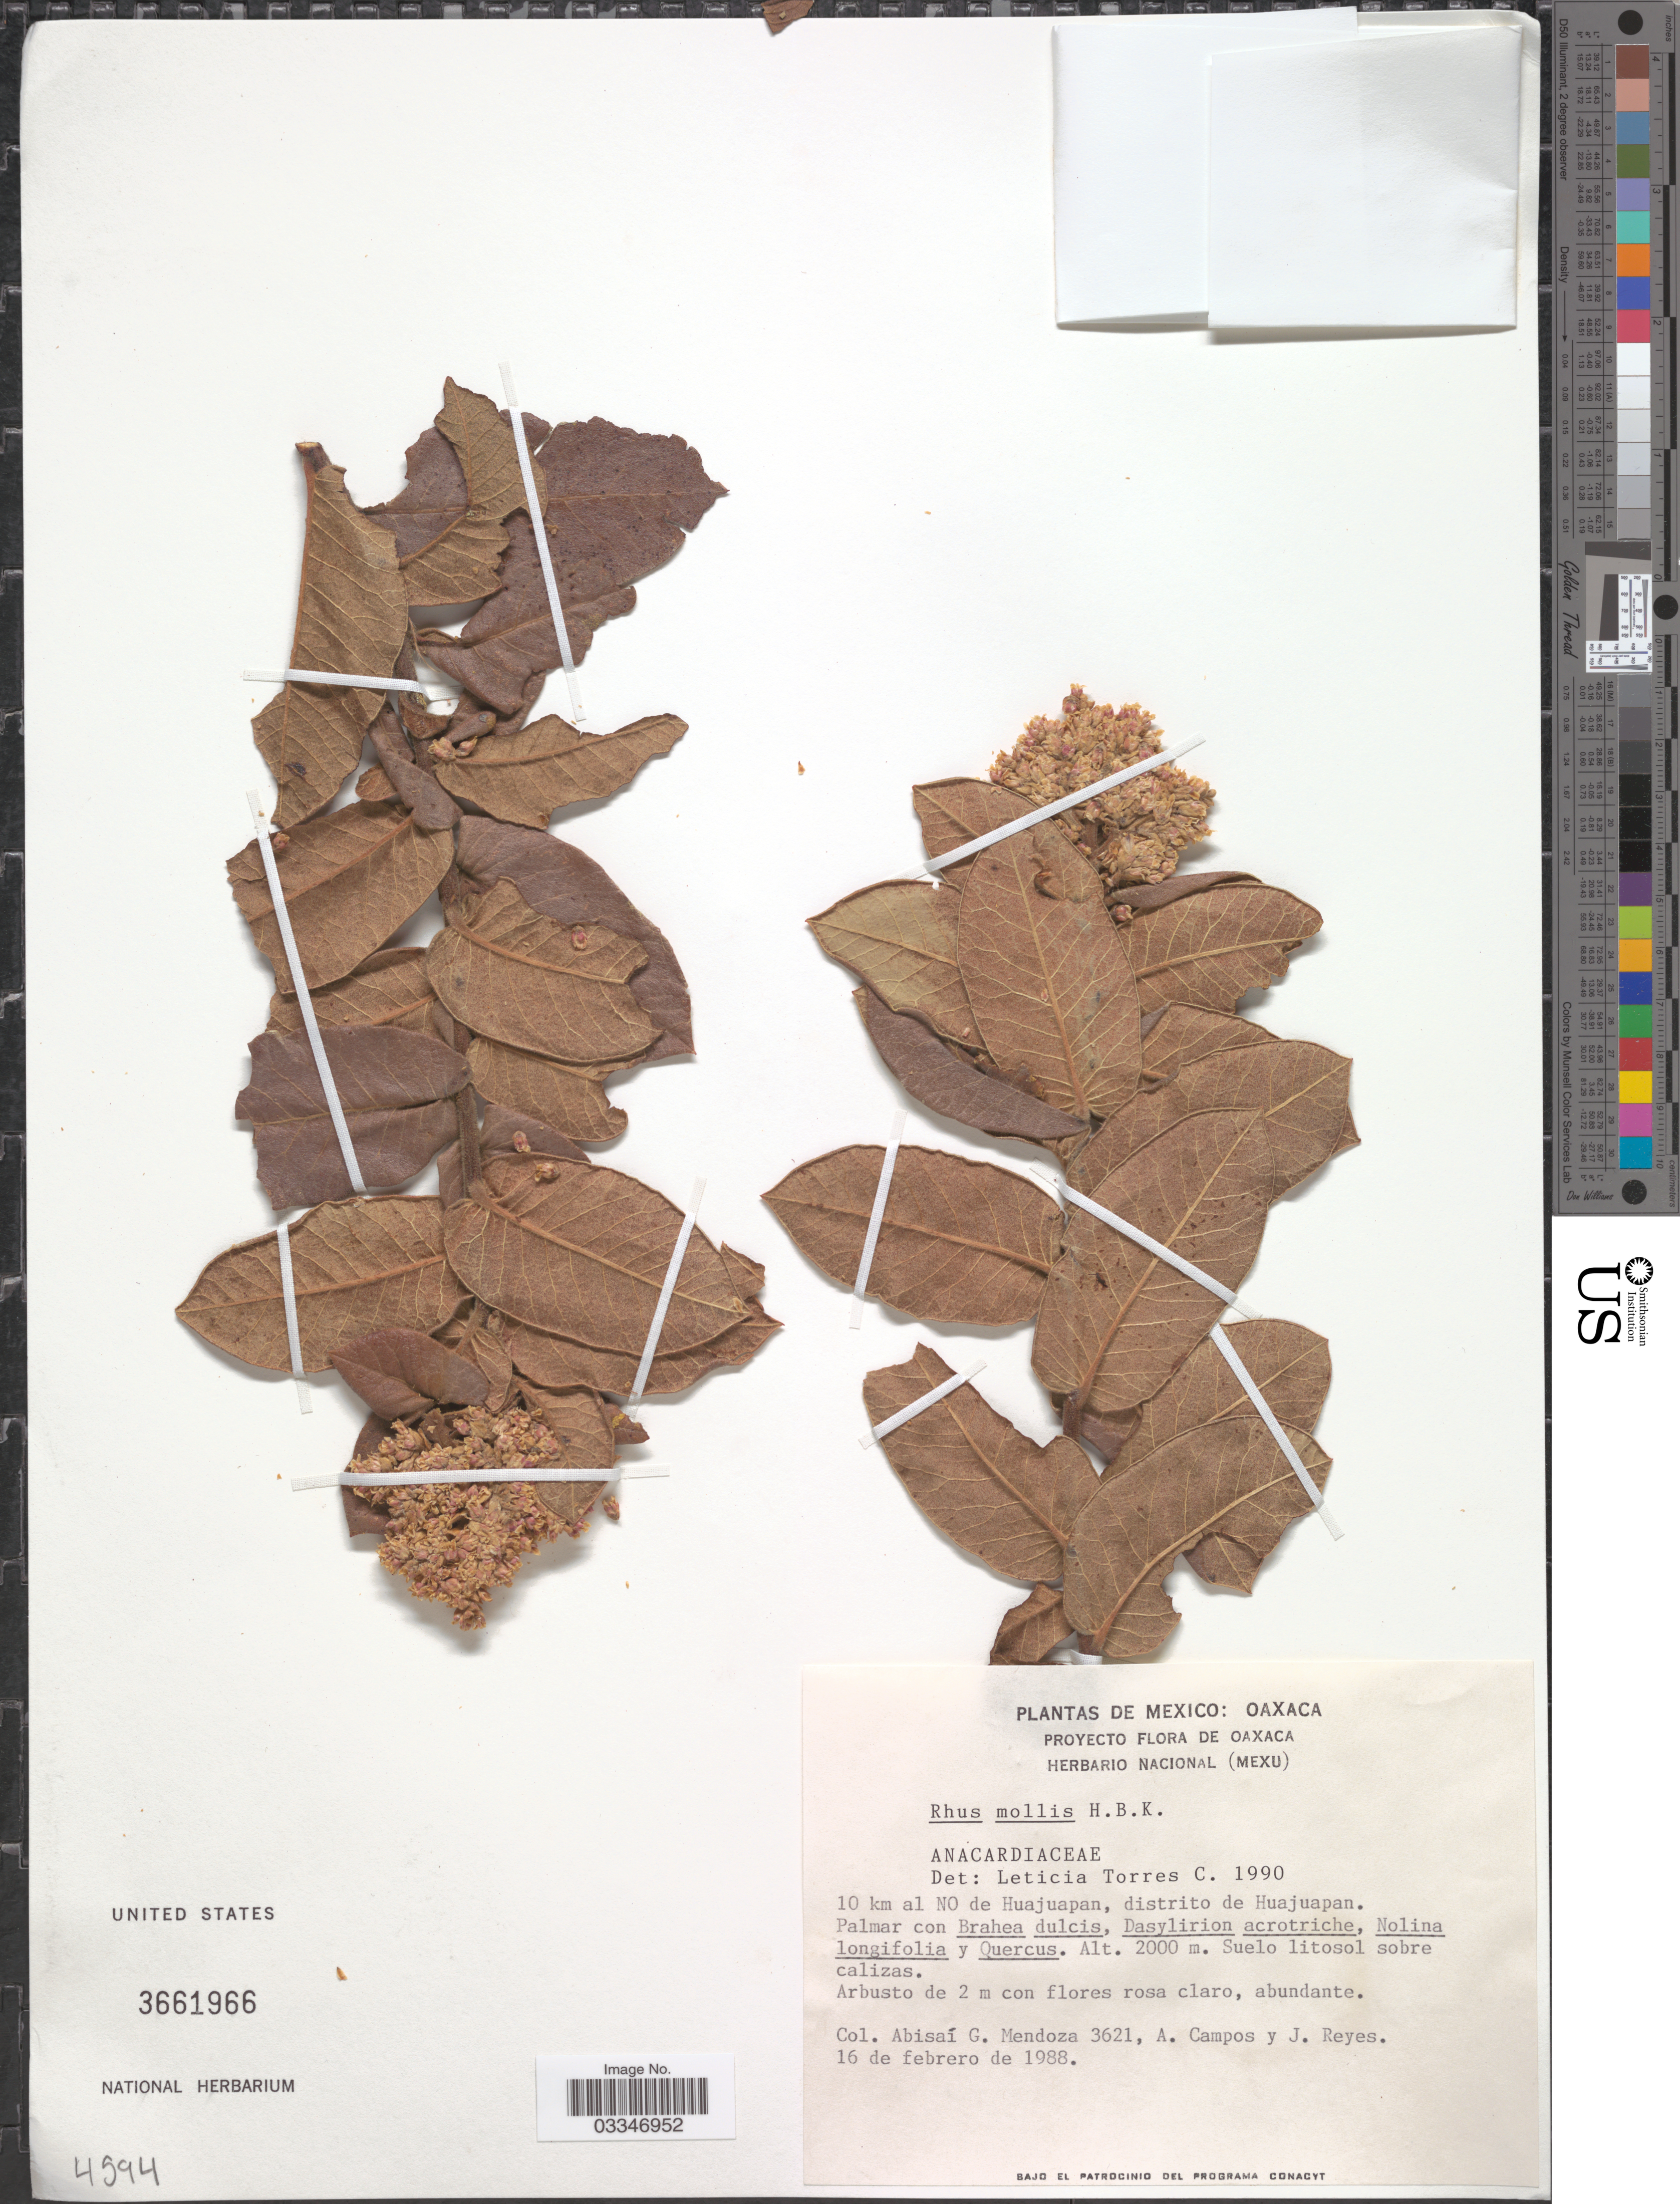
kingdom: Plantae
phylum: Tracheophyta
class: Magnoliopsida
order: Sapindales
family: Anacardiaceae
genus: Rhus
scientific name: Rhus standleyi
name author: F.A. Barkley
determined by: Mitchell, John D.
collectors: A. García-Mendoza, A. R. Campos & J. Reyes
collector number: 3621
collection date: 1988-02-16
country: Mexico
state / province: Oaxaca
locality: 10 km al NO de Huajuapan, distrito de Huajuapan.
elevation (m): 2000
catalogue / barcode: US 3661966